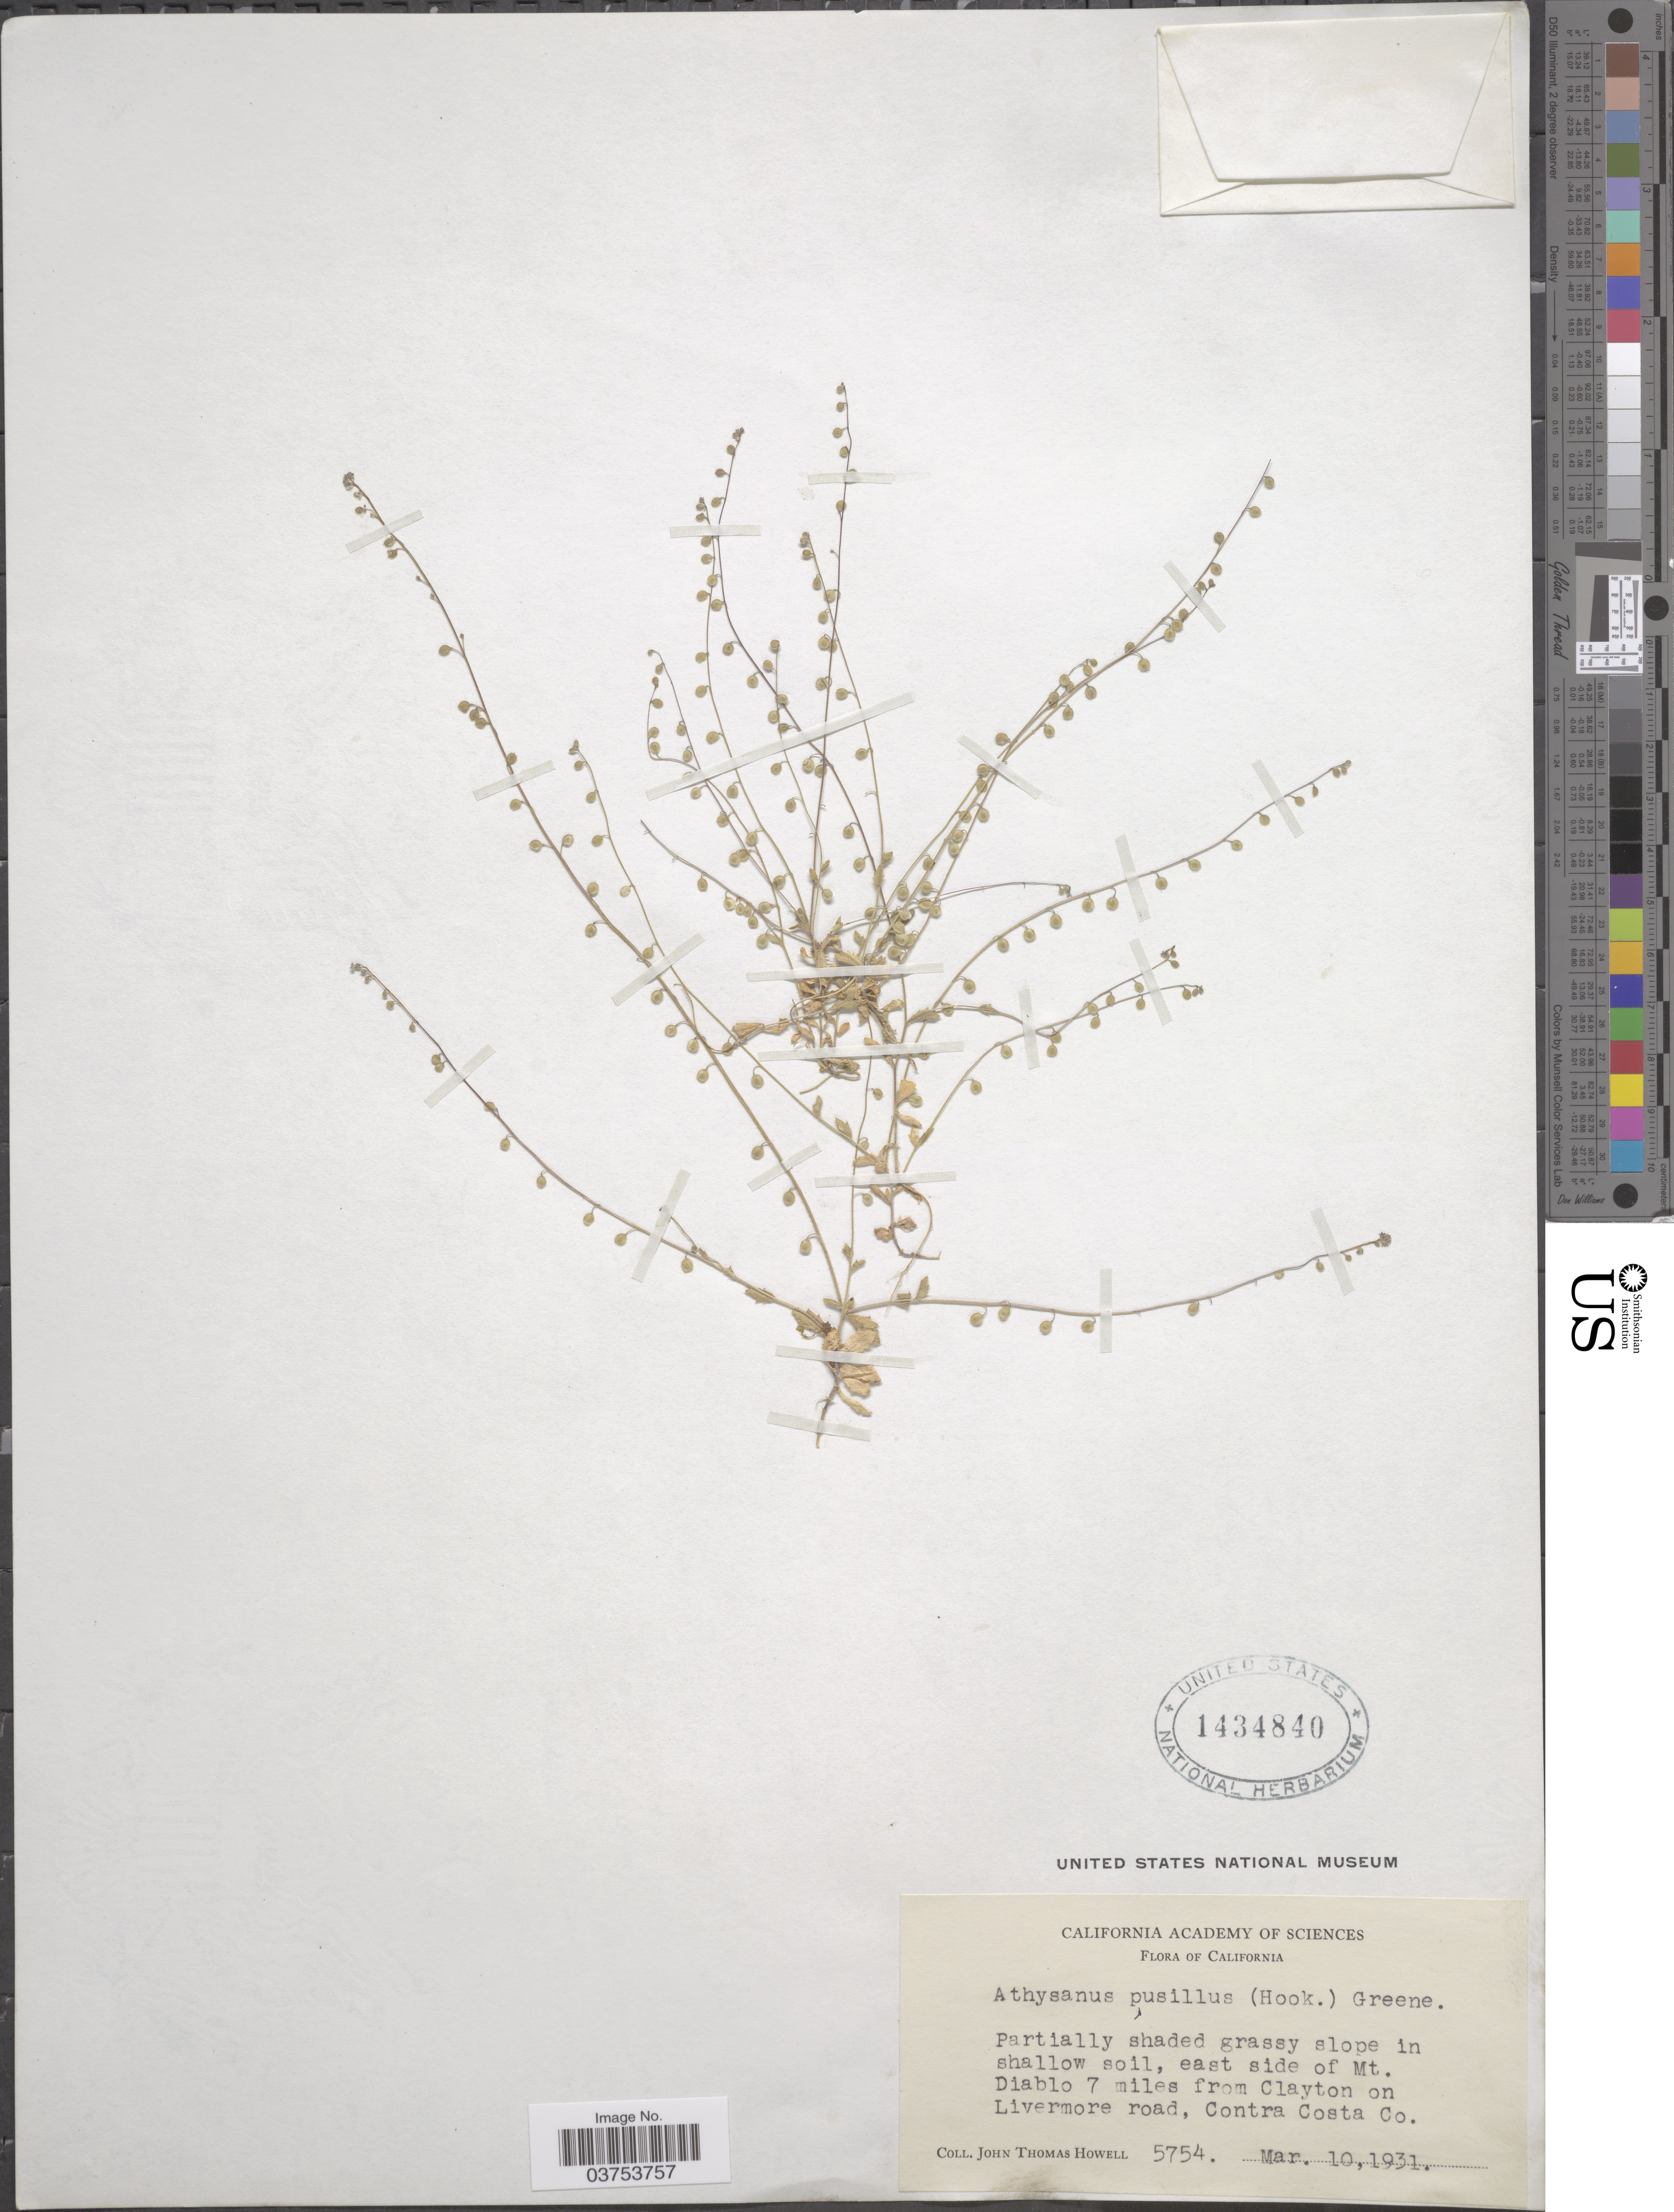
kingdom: Plantae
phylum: Tracheophyta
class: Magnoliopsida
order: Brassicales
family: Brassicaceae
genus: Athysanus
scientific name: Athysanus pusillus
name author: (Hook.) Greene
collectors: J. T. Howell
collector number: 5754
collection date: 1931-03-10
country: United States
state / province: California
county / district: Contra Costa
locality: East side of Mt. Diablo 7 miles from Clayton on Livermore road, Contra Costa Co.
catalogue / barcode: US 1434840